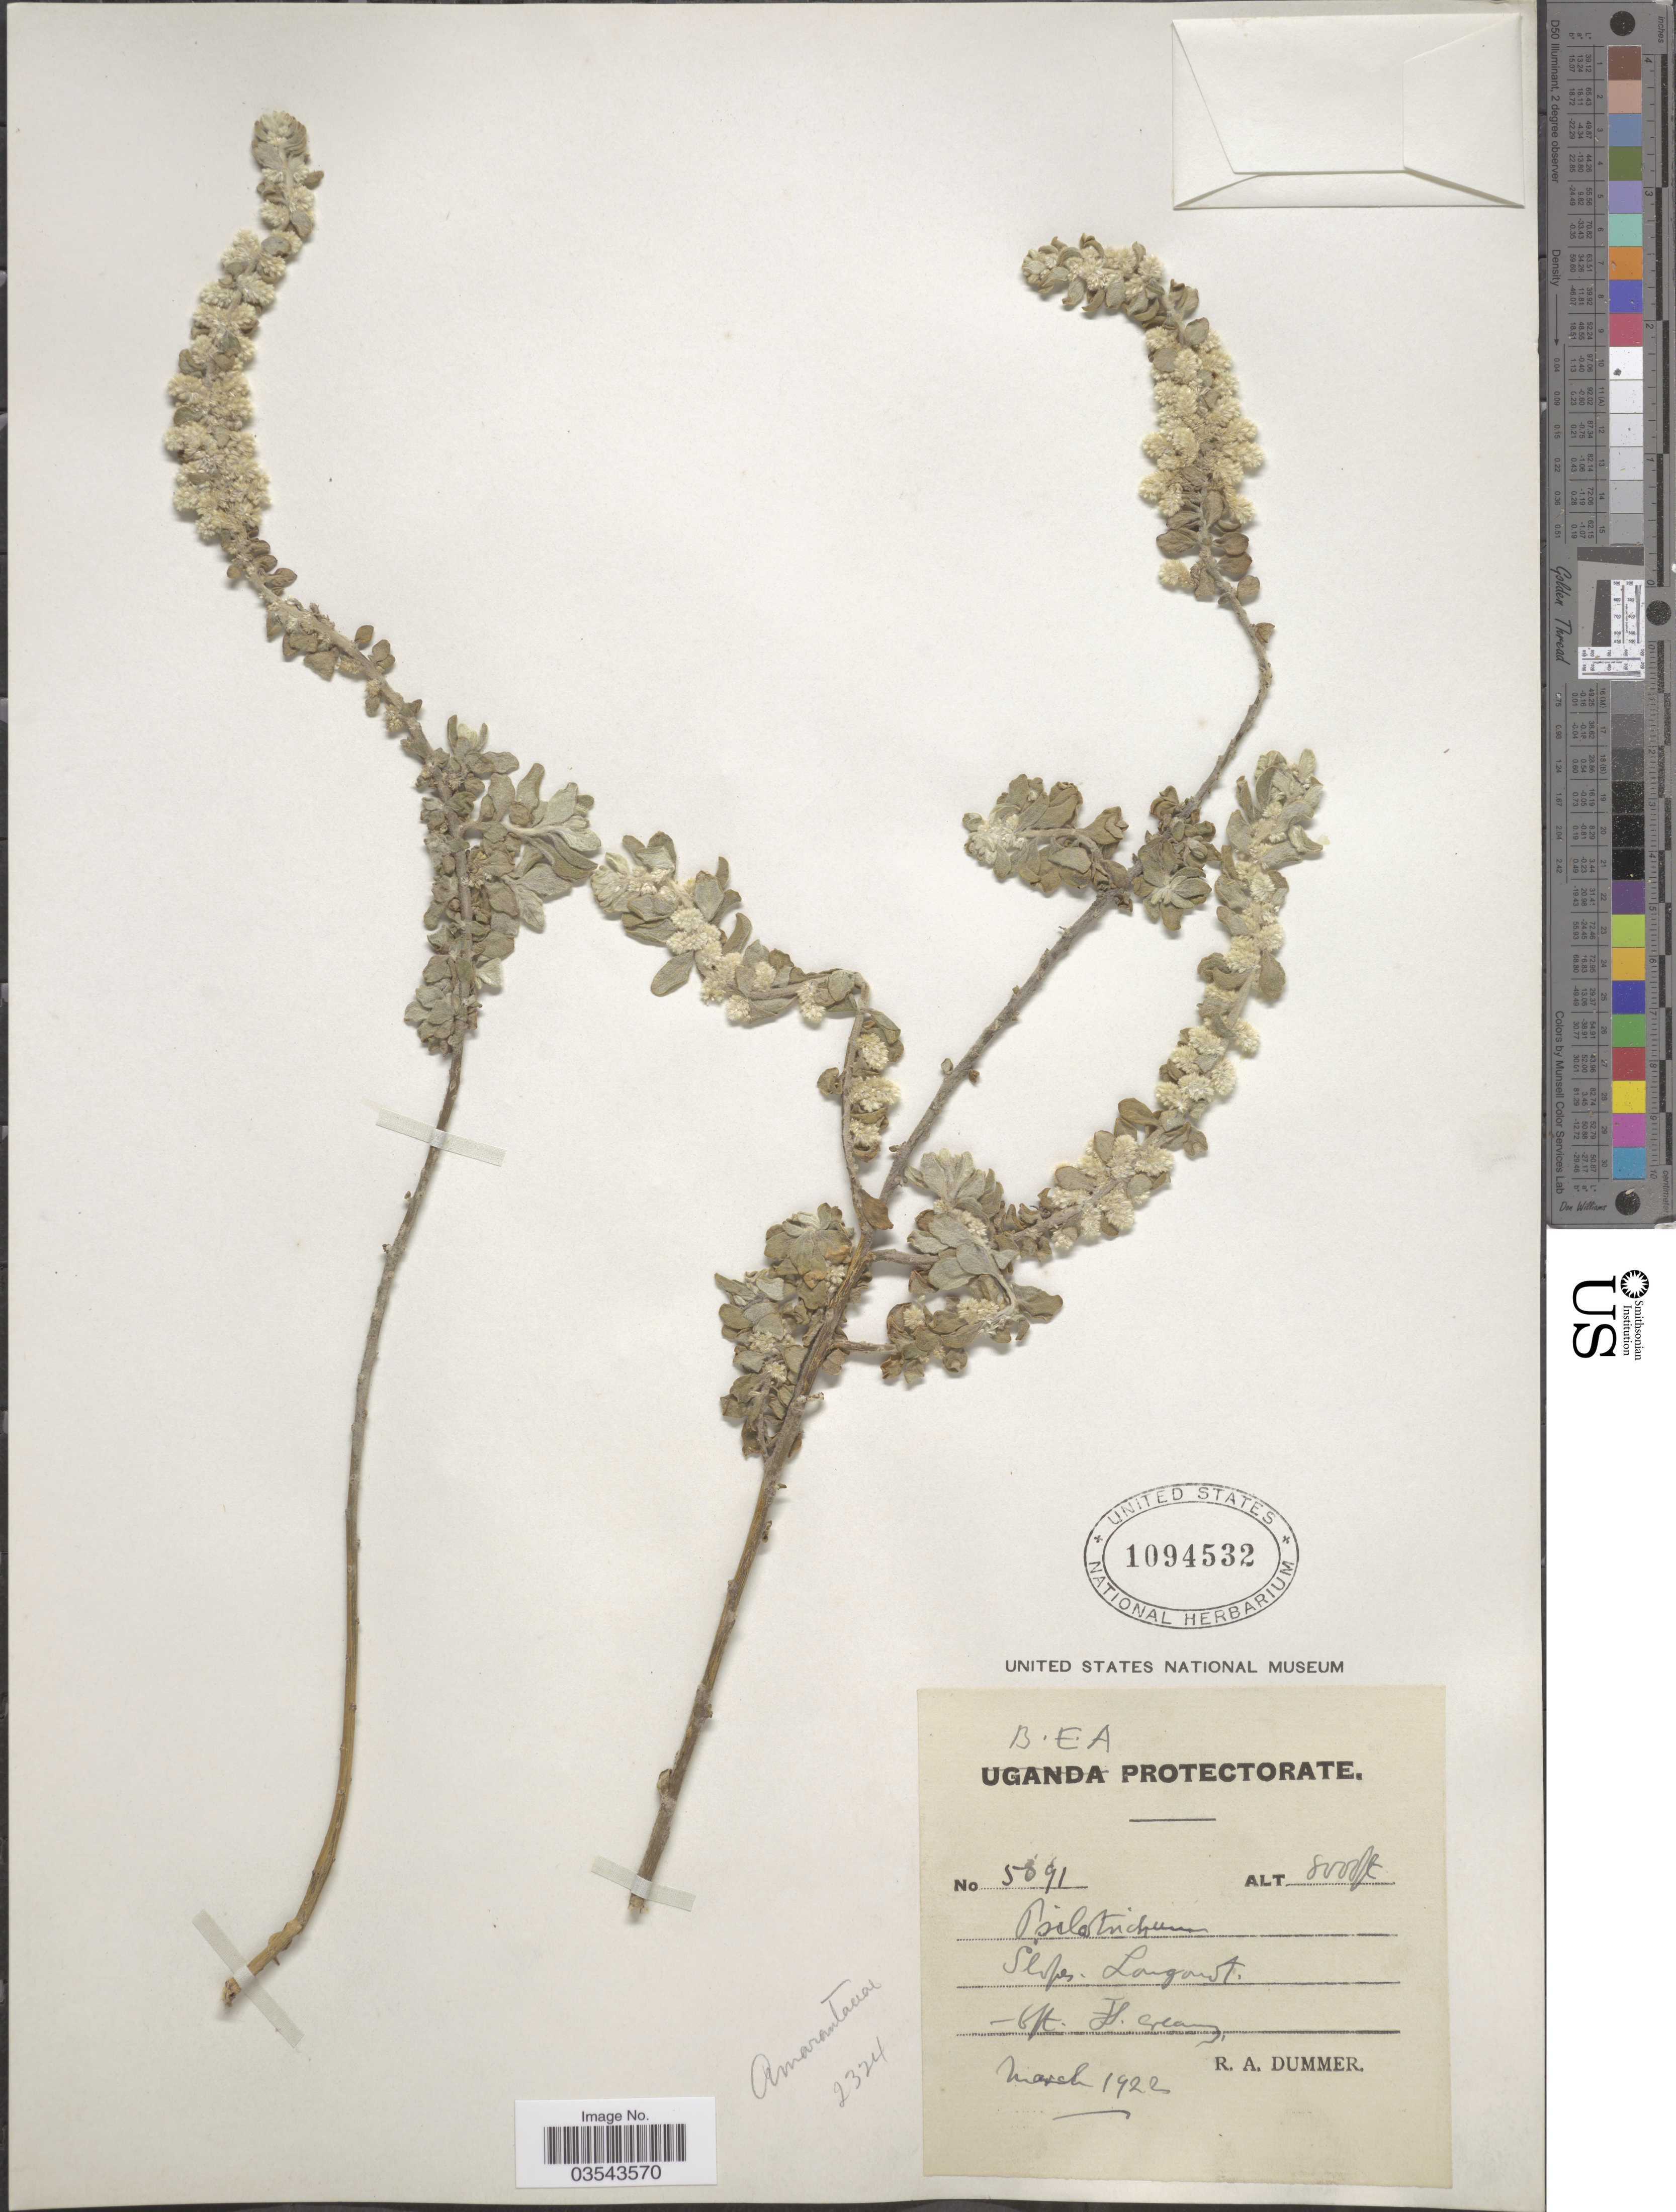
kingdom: Plantae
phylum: Tracheophyta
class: Magnoliopsida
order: Caryophyllales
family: Amaranthaceae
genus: Aerva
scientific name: Aerva sp.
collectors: R. A. Dümmer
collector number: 5091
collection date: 1922-03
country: Kenya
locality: B.E.A. Protectorate. Slopes, Longonot.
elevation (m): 2438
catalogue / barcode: US 1094532